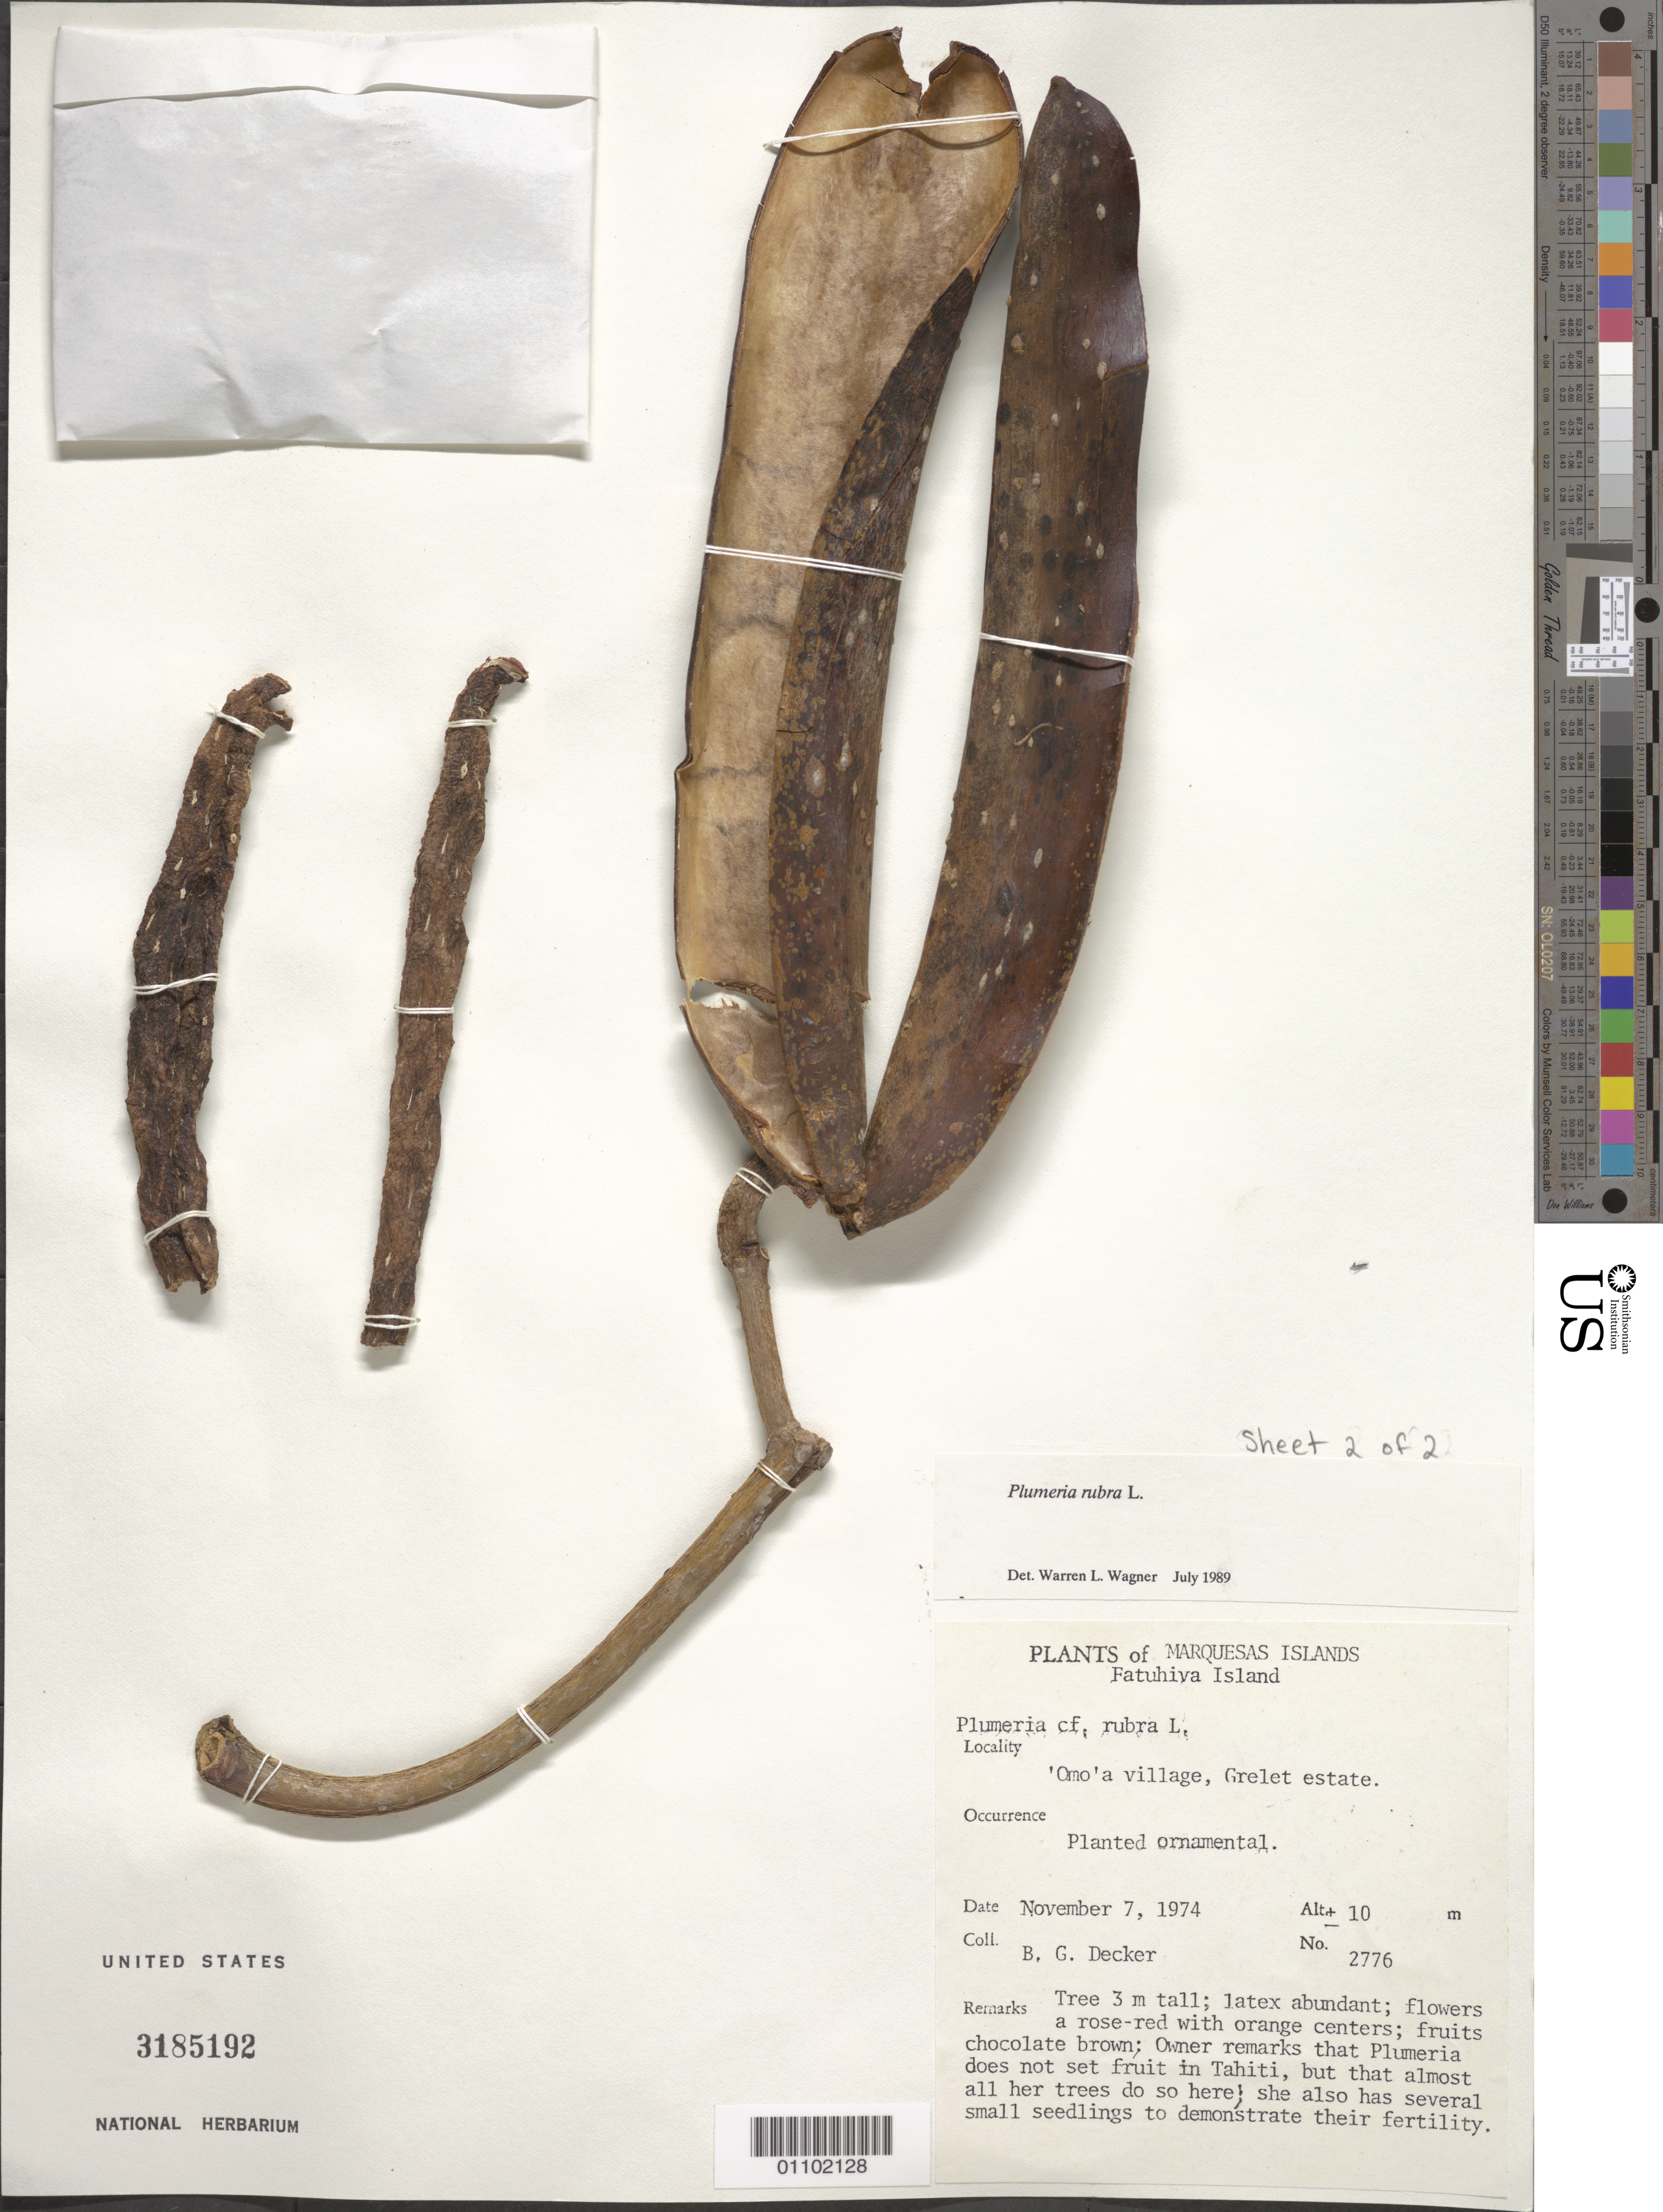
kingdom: Plantae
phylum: Tracheophyta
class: Magnoliopsida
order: Gentianales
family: Apocynaceae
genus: Plumeria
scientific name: Plumeria rubra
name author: L.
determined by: Wagner, W. L., (BOT), Smithsonian Institution - National Museum of Natural History (UNITED STATES)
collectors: B. G. Decker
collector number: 2776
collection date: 1974-11-07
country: French Polynesia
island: Fatu Hiva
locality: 'Omo'a village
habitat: Planted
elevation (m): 10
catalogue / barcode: US 3185192